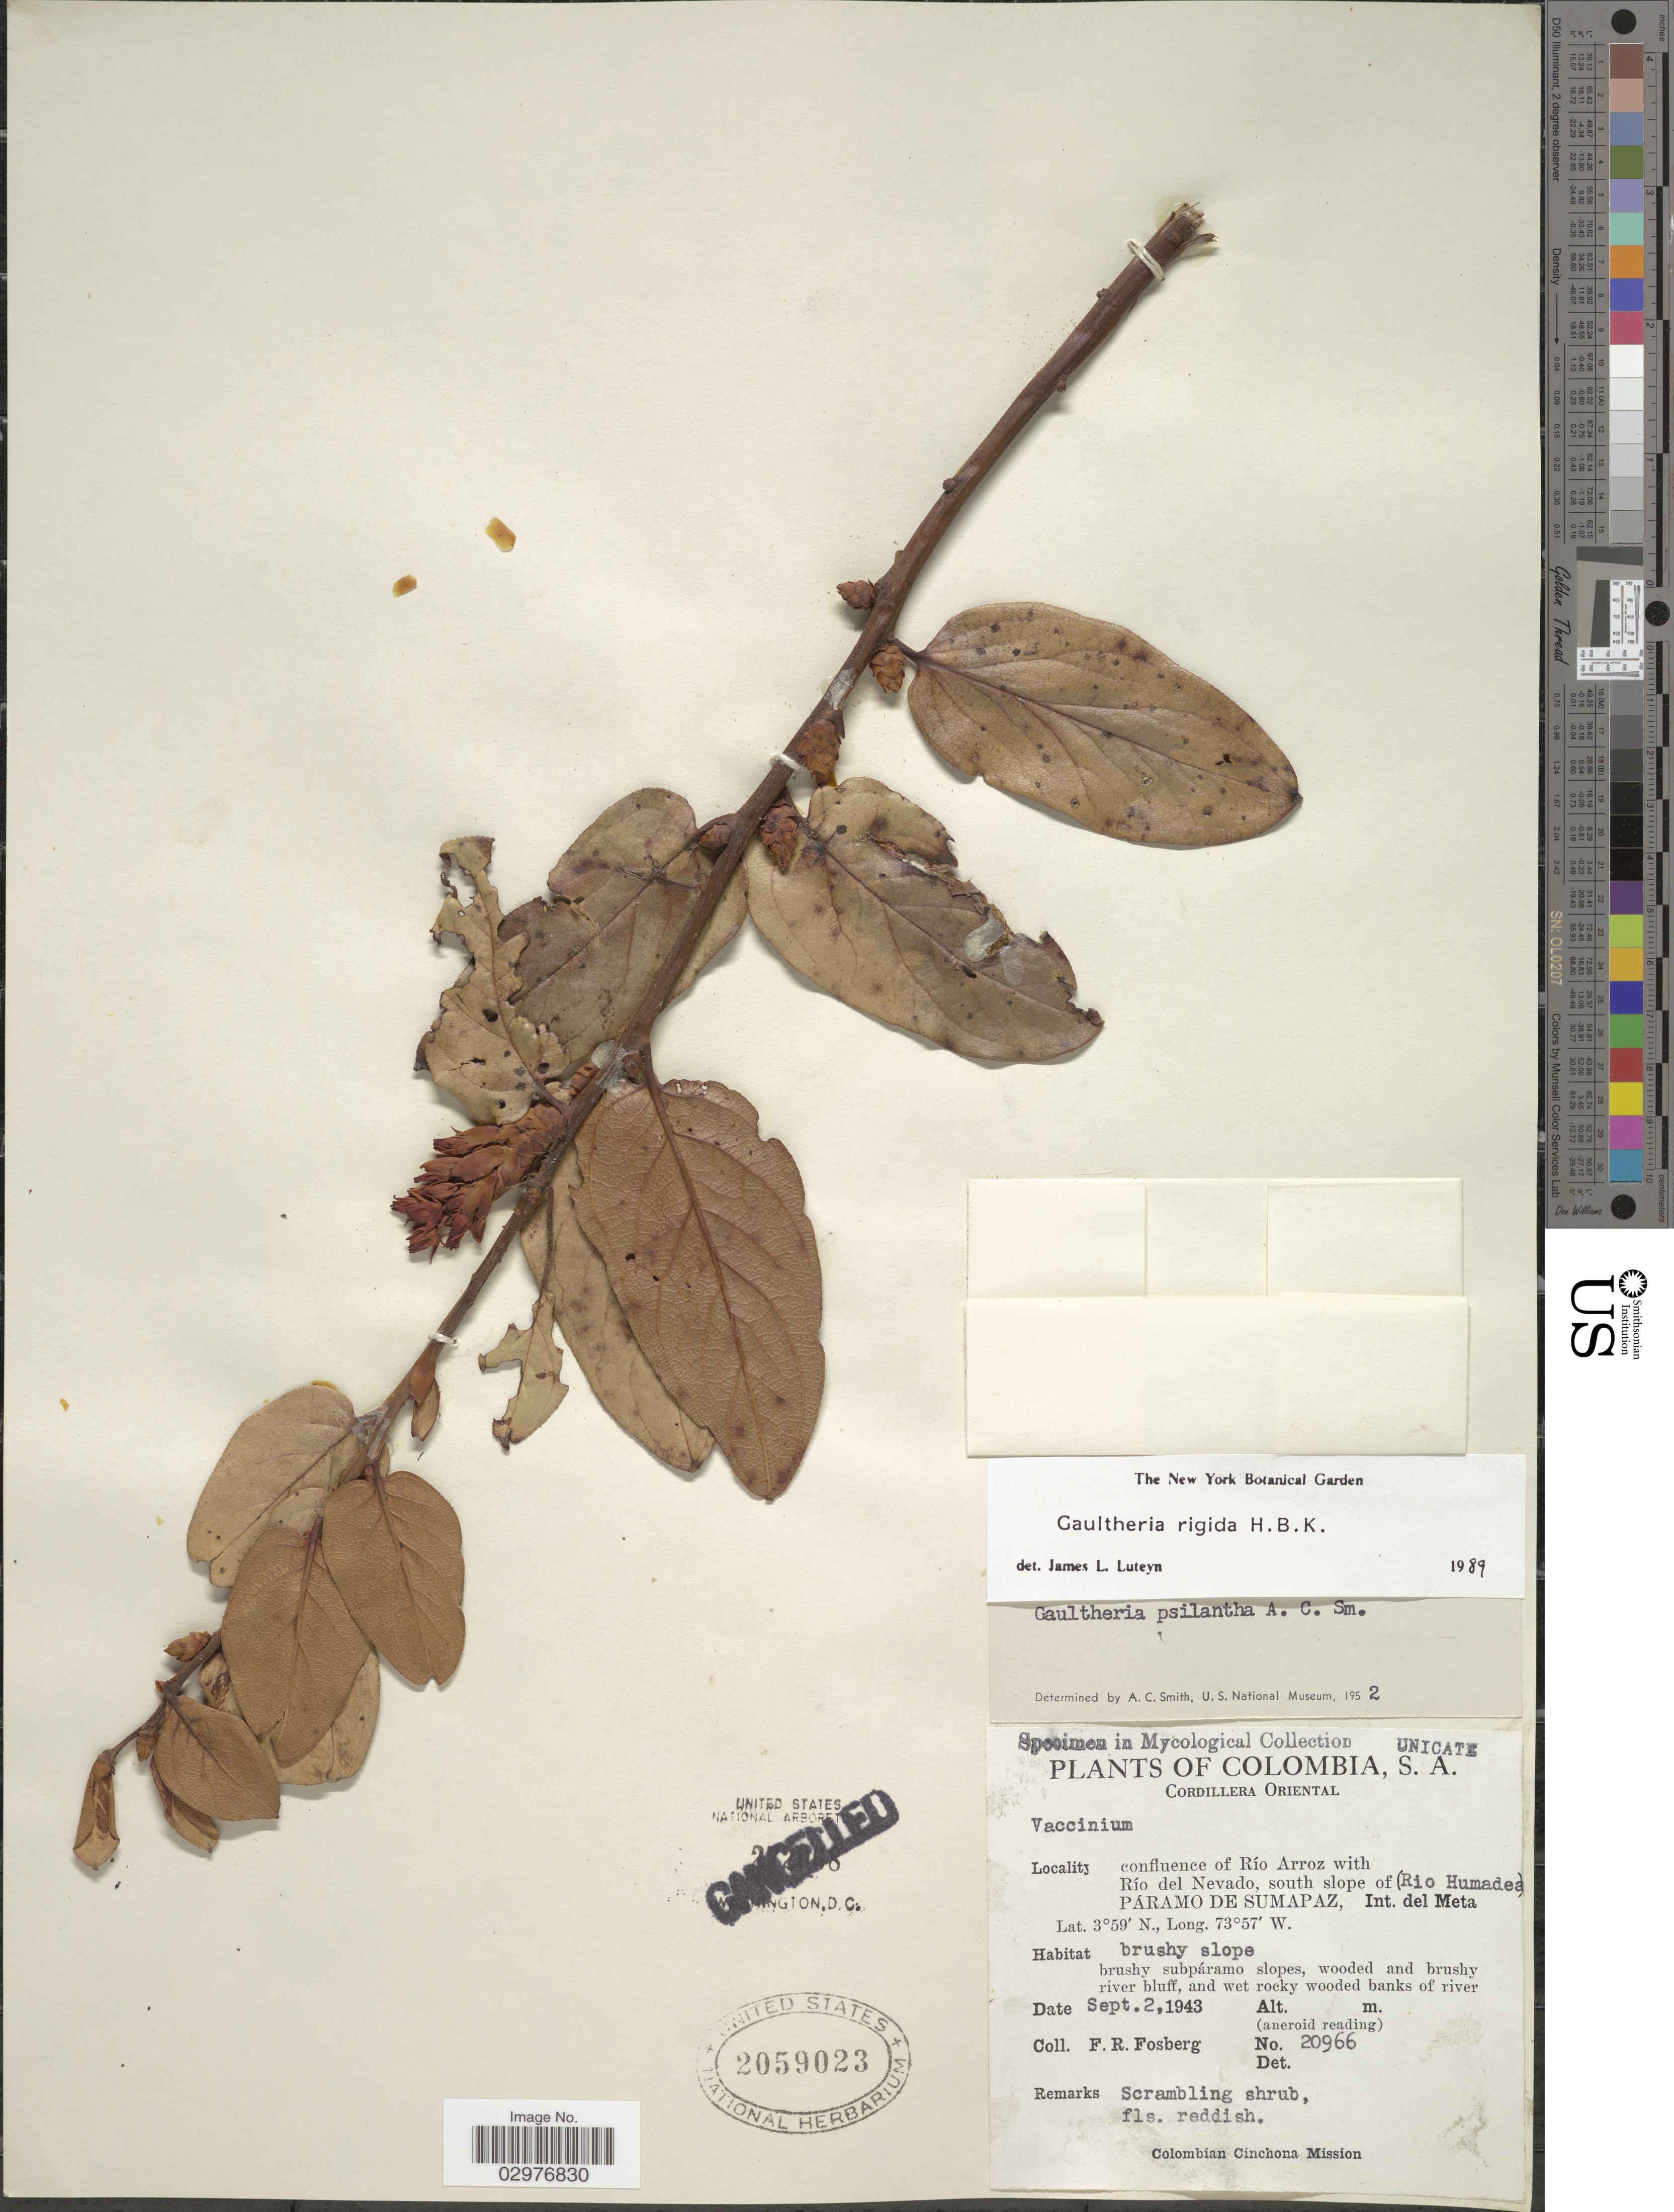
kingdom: Plantae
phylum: Tracheophyta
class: Magnoliopsida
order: Ericales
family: Ericaceae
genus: Gaultheria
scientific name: Gaultheria rigida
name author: Kunth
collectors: F. R. Fosberg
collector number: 20966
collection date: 1943-09-02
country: Colombia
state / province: Meta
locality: Cordillera Oriental. Confluence of Río Arroz with Río del Nevado, south slope of (Rio Humadea) Páramo de Sumapaz, Int. del Meta. Cinchona.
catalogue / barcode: US 2059023